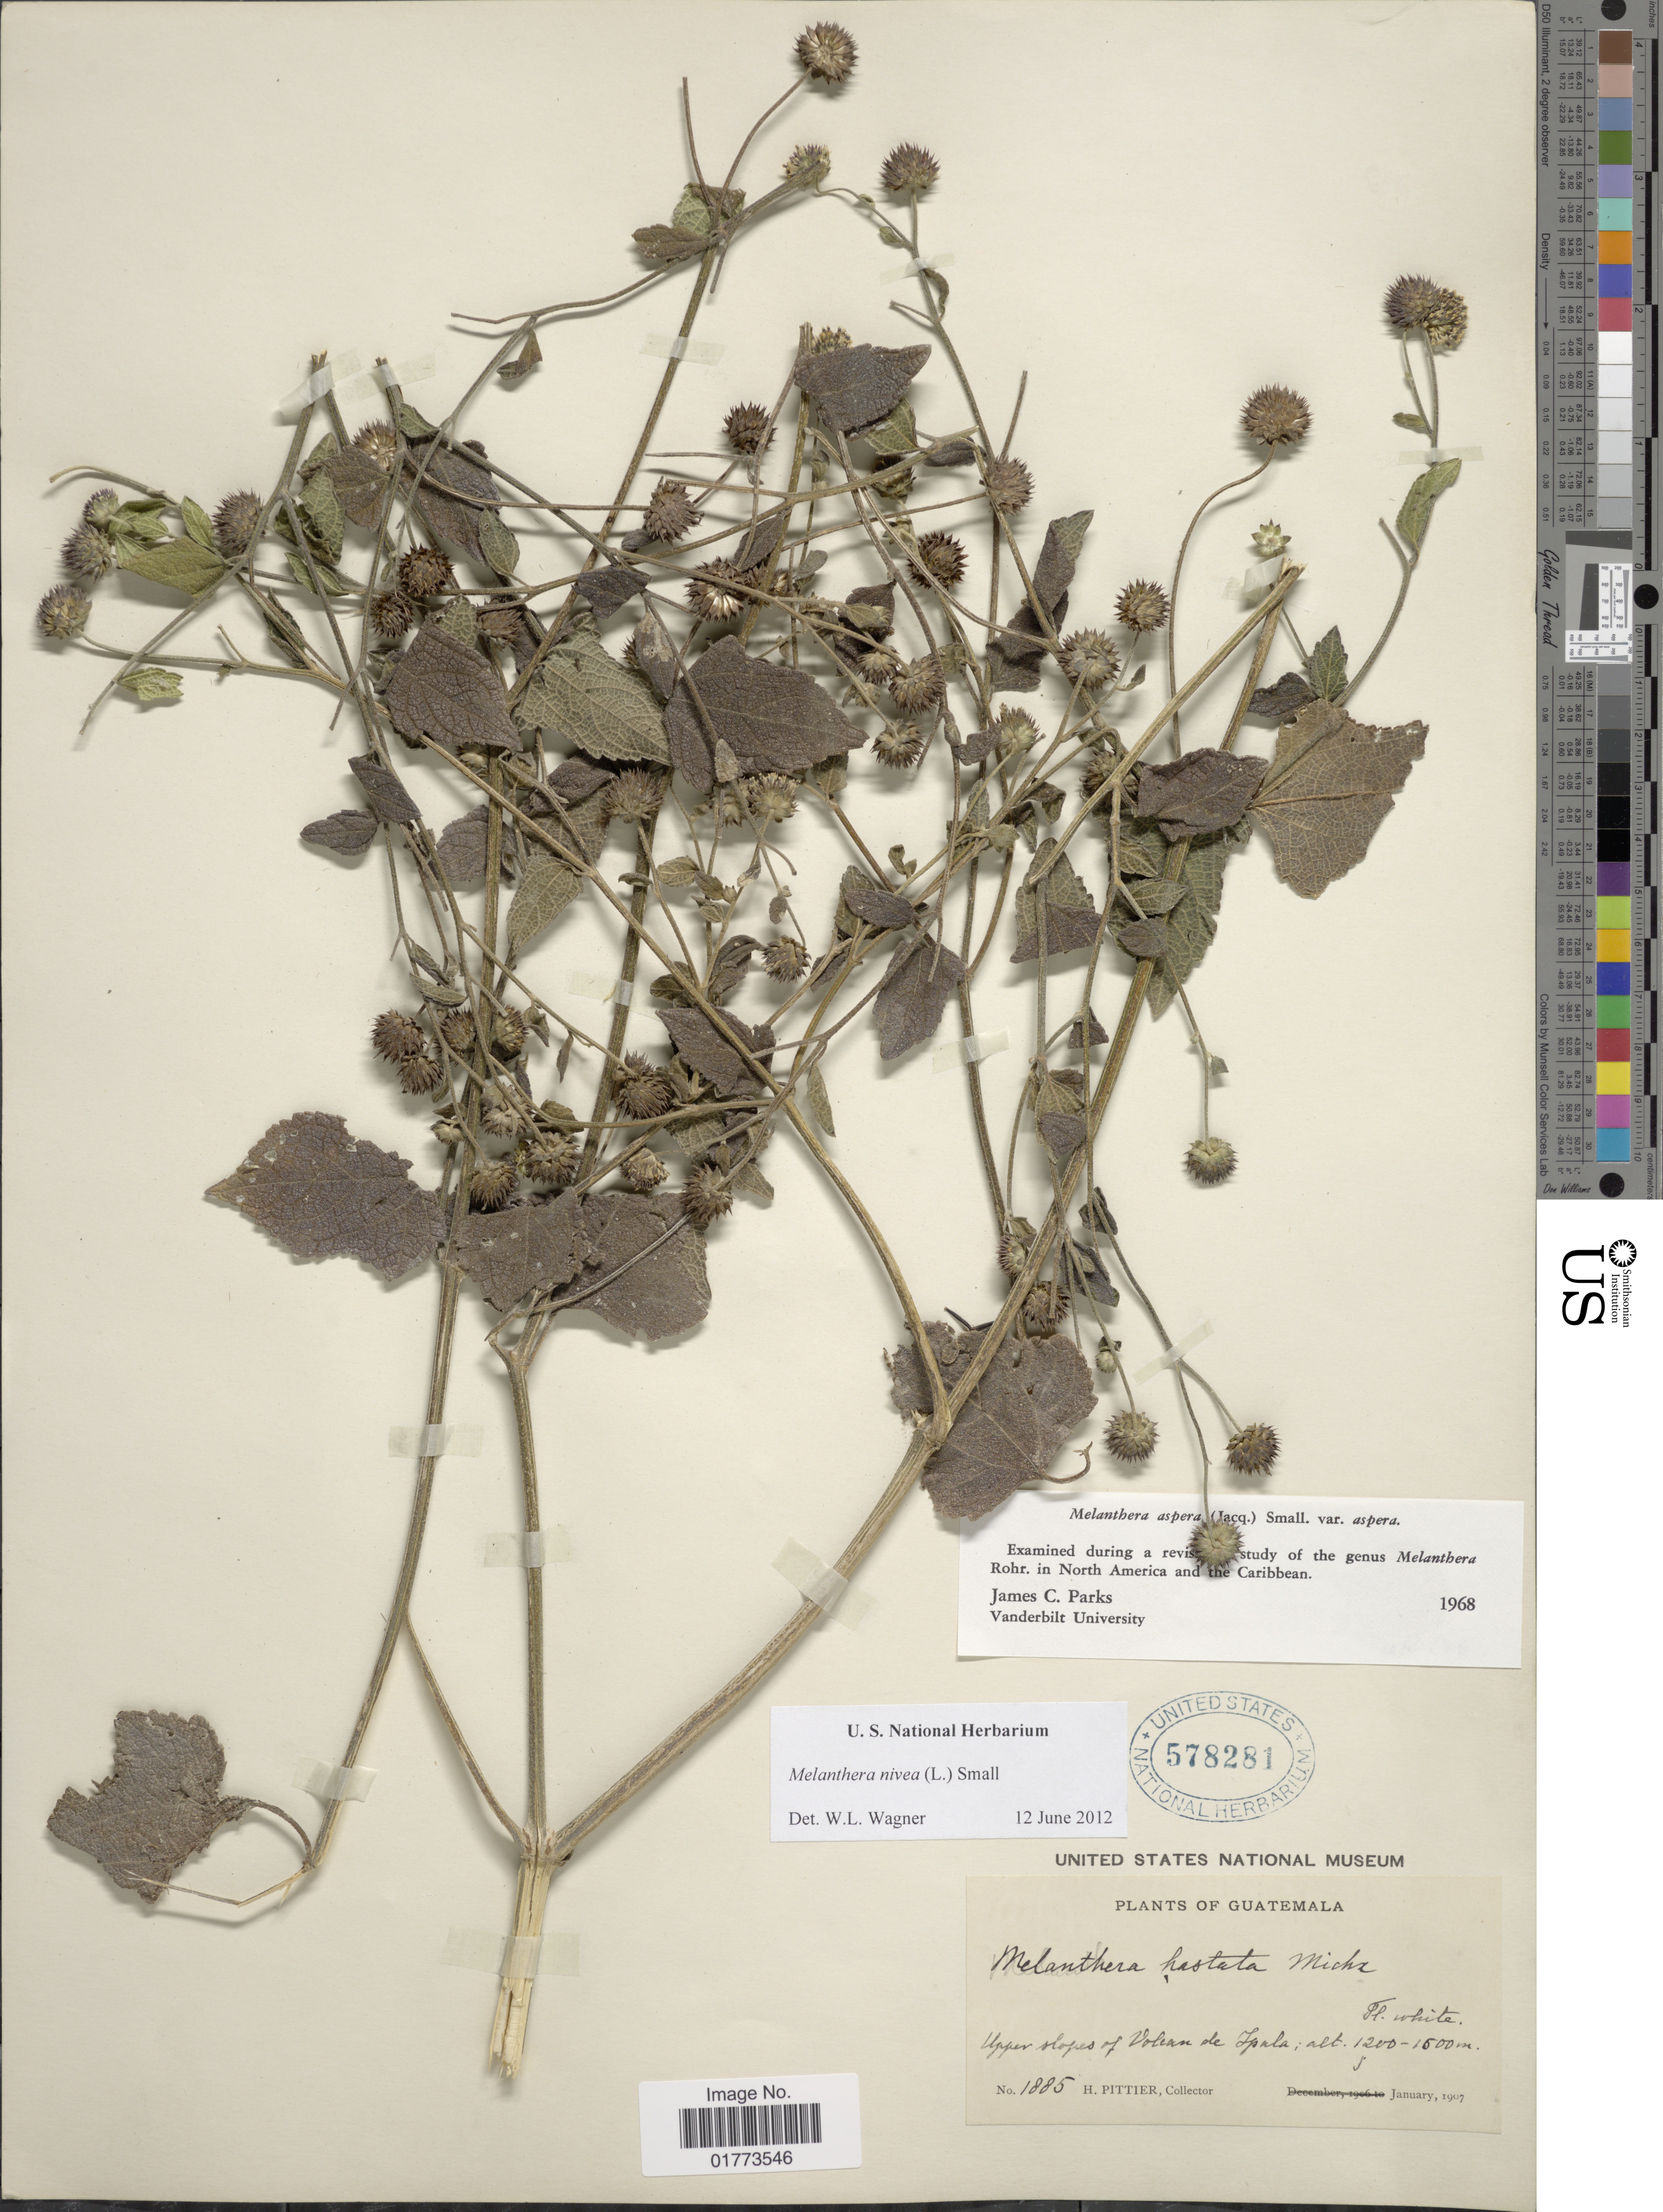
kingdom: Plantae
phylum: Tracheophyta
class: Magnoliopsida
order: Asterales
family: Asteraceae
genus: Melanthera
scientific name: Melanthera nivea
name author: (L.) Small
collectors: H. F. Pittier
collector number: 1885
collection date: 1907-01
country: Guatemala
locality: Upper slopes of Volcan de Ipala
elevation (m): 1200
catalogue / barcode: US 578281